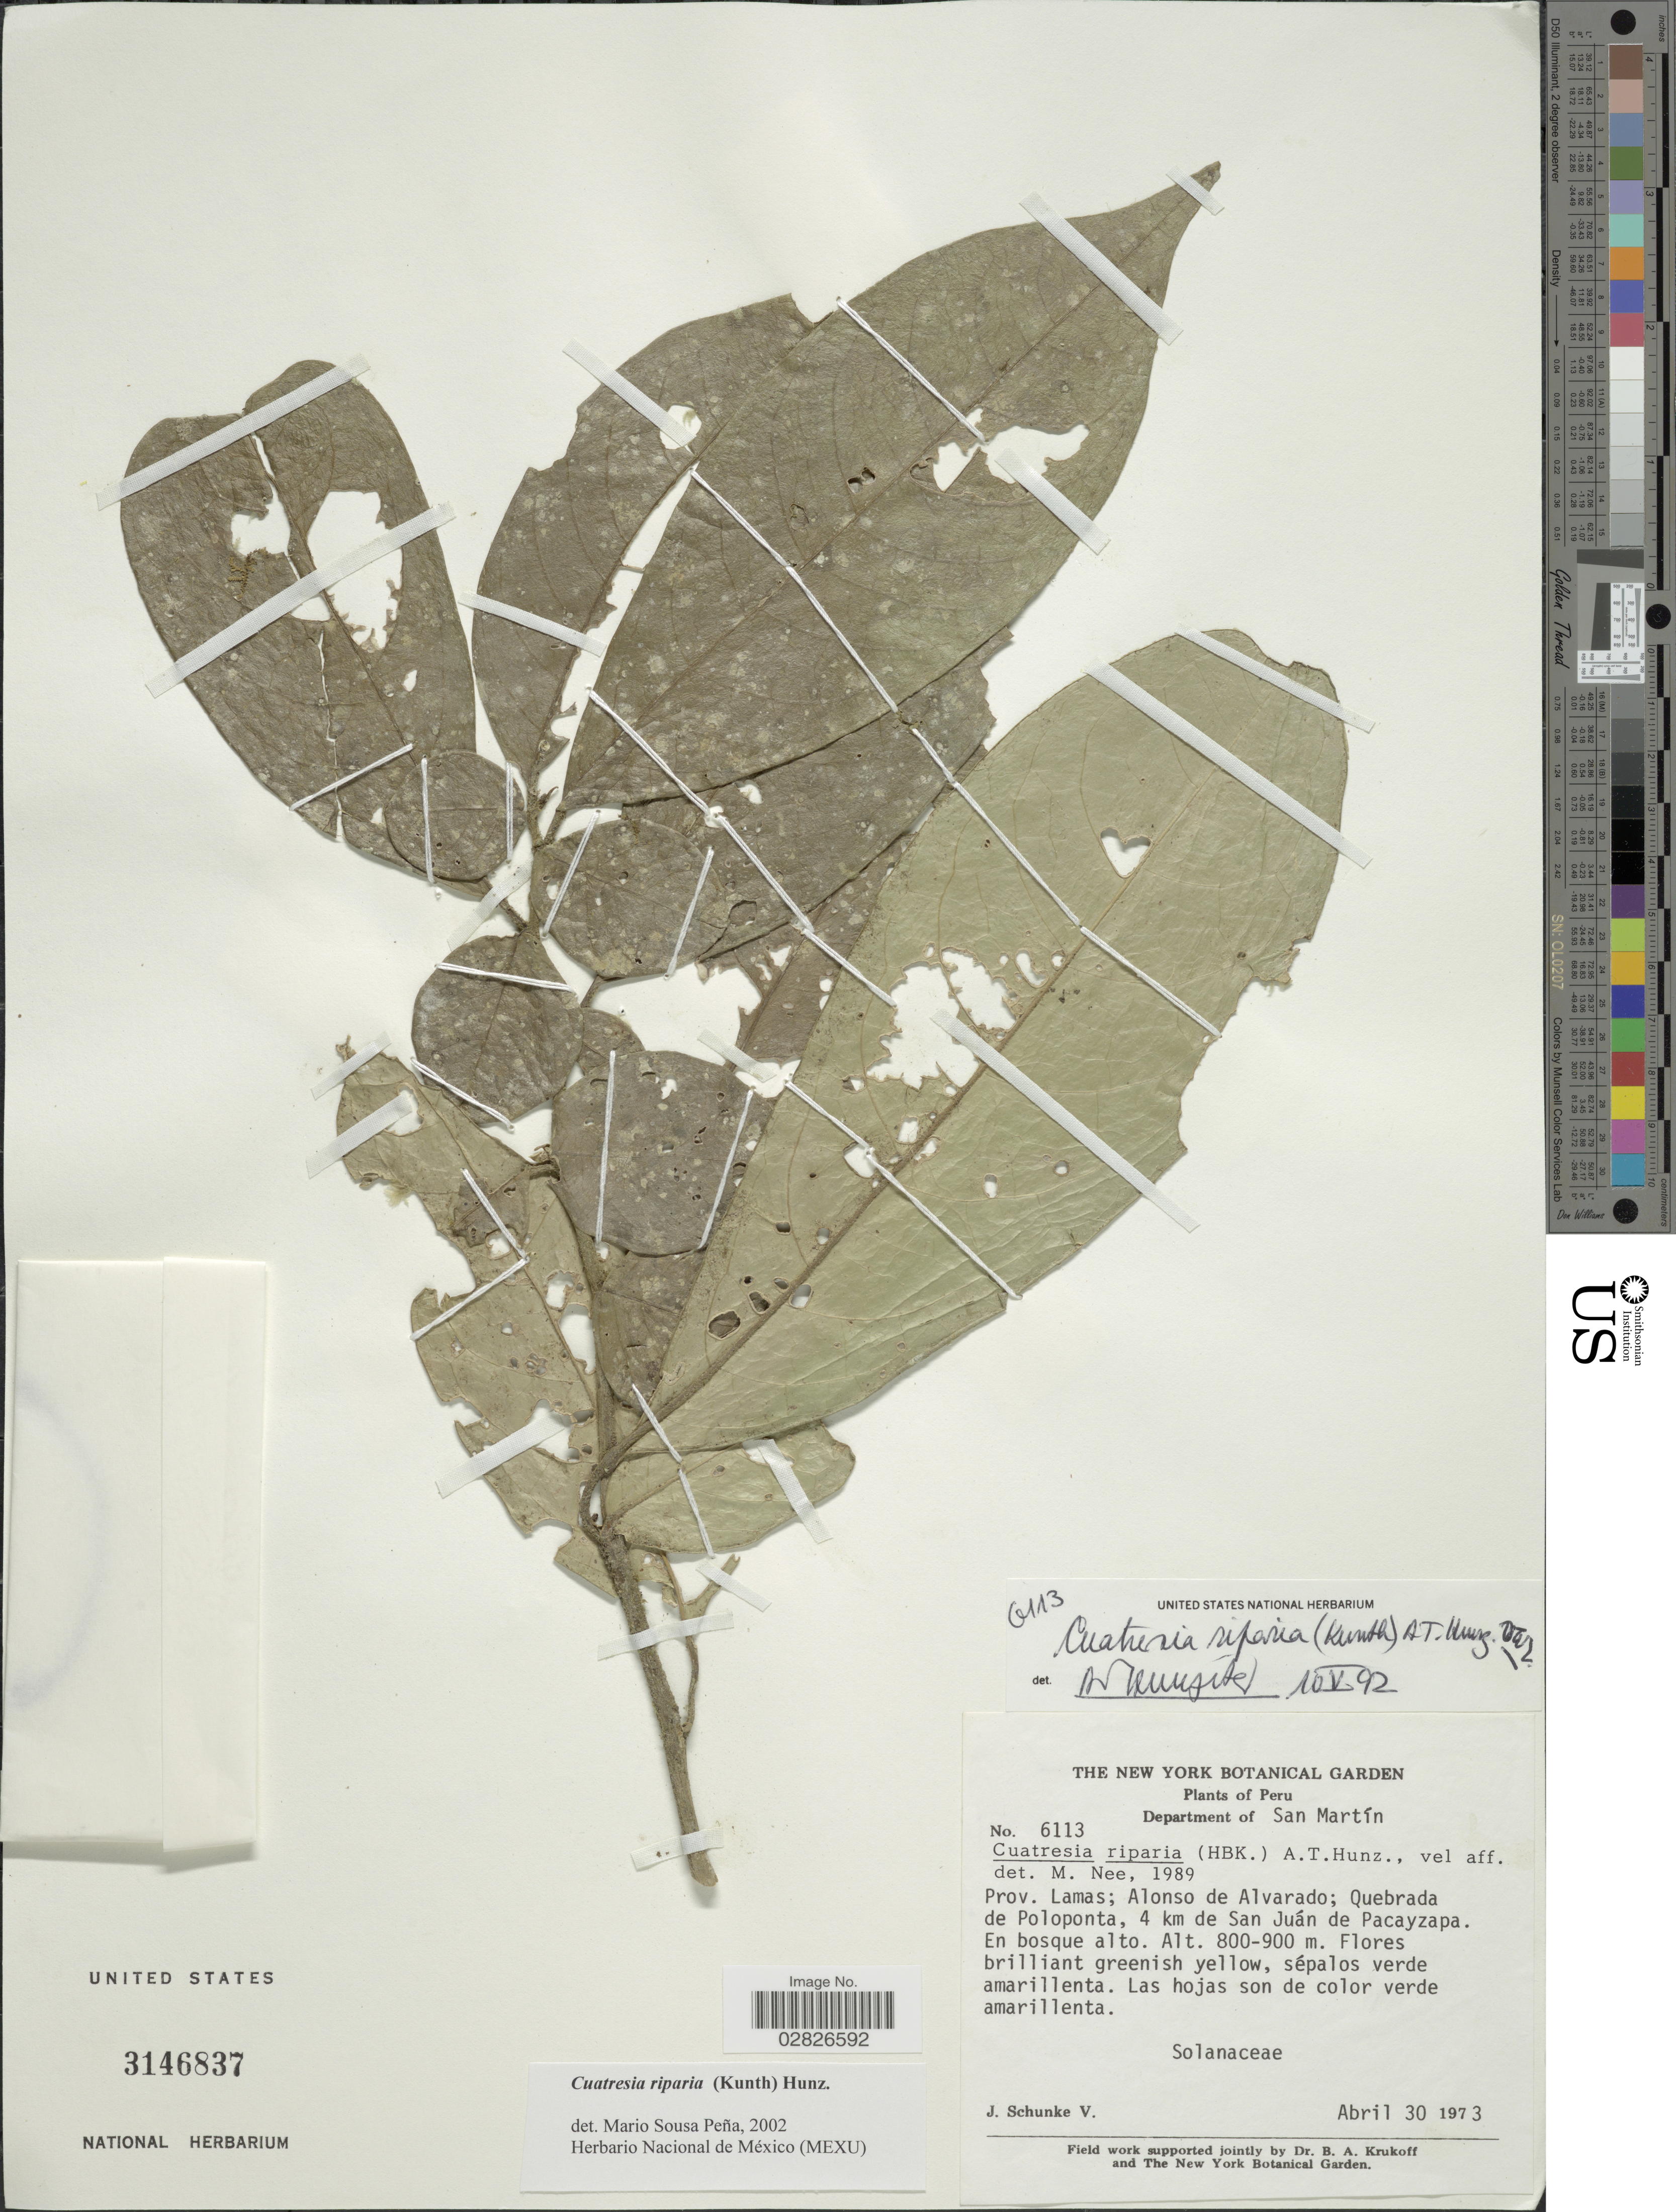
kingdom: Plantae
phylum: Tracheophyta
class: Magnoliopsida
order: Solanales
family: Solanaceae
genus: Cuatresia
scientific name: Cuatresia riparia var. riparia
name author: (Kunth) Hunz.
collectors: J. Schunke Vigo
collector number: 6113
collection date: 1973-04-30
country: Peru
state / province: San Martín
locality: Department San Martín, Prov. Lamas, Alonso de Alvarado, Quebrada de Poloponta, 4 km de San Juán de Pacayzapa.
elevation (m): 800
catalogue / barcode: US 3146837